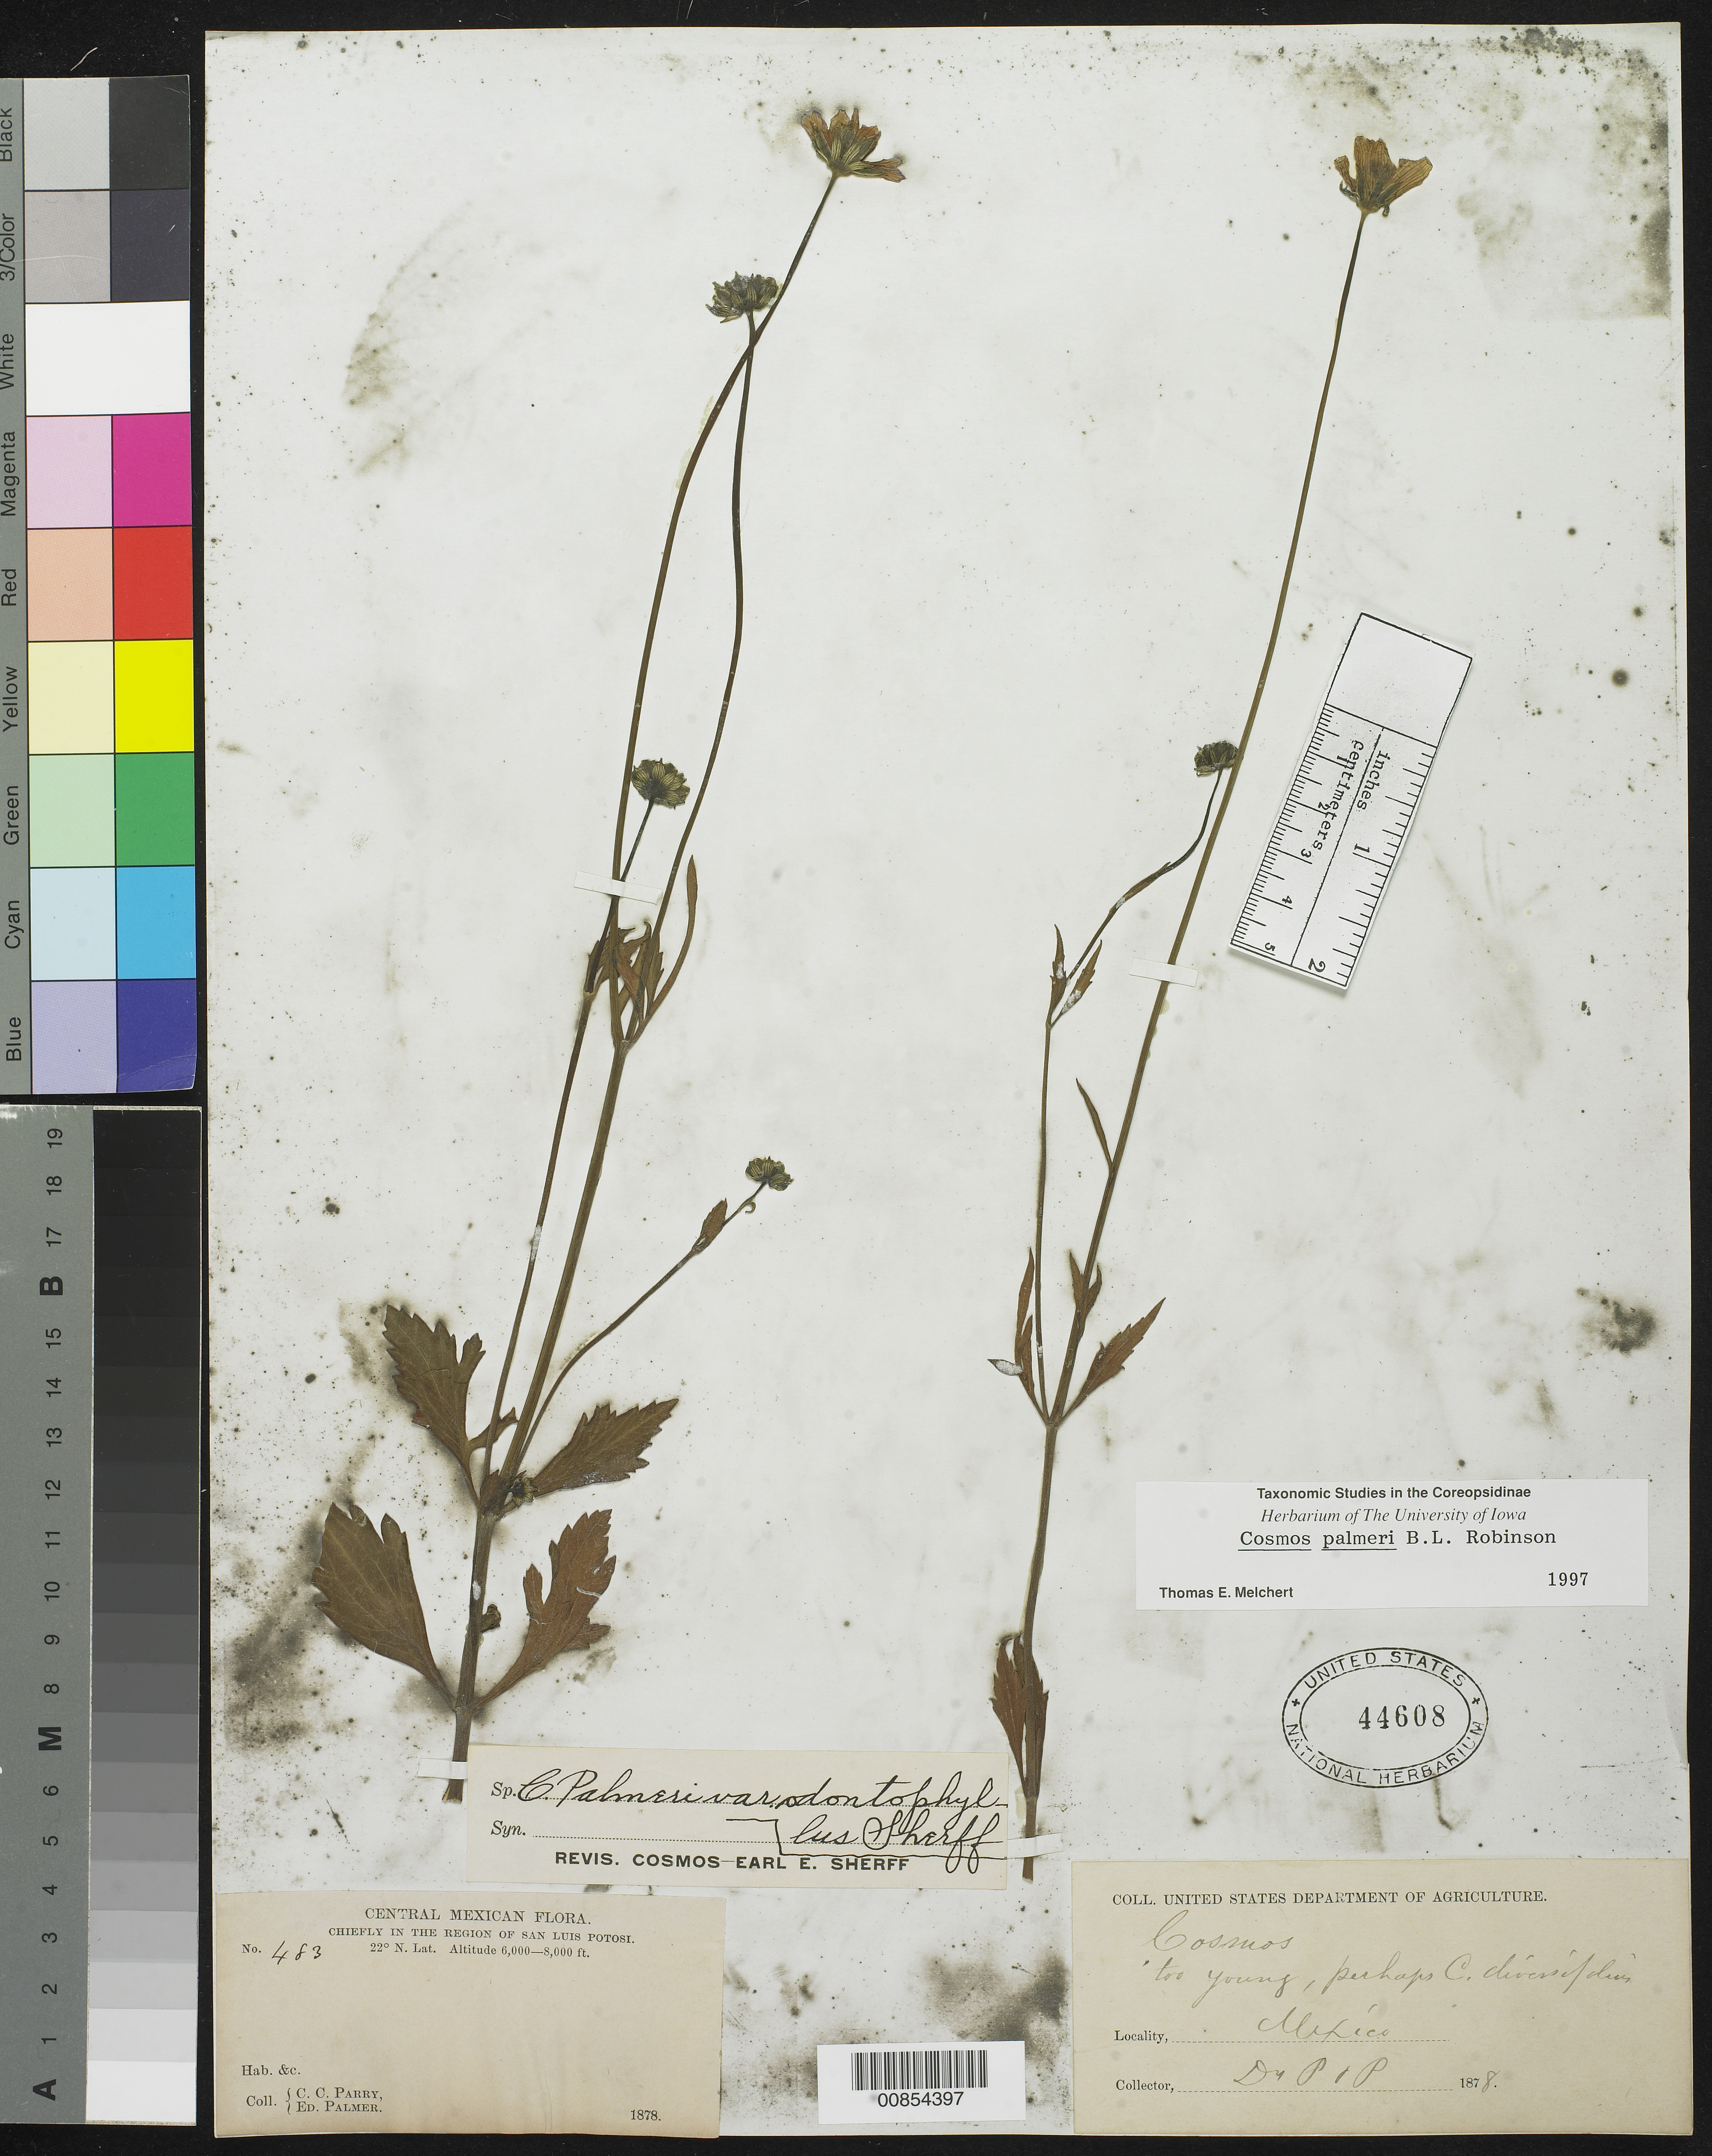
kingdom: Plantae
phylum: Tracheophyta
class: Magnoliopsida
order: Asterales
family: Asteraceae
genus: Cosmos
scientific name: Cosmos palmeri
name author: B.L. Rob.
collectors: C. C. Parry & E. Palmer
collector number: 483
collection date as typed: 1878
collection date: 1878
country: Mexico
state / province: San Luis Potosí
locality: Chiefly in the region of San Luis Potosí.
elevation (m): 1829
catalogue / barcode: US 44608